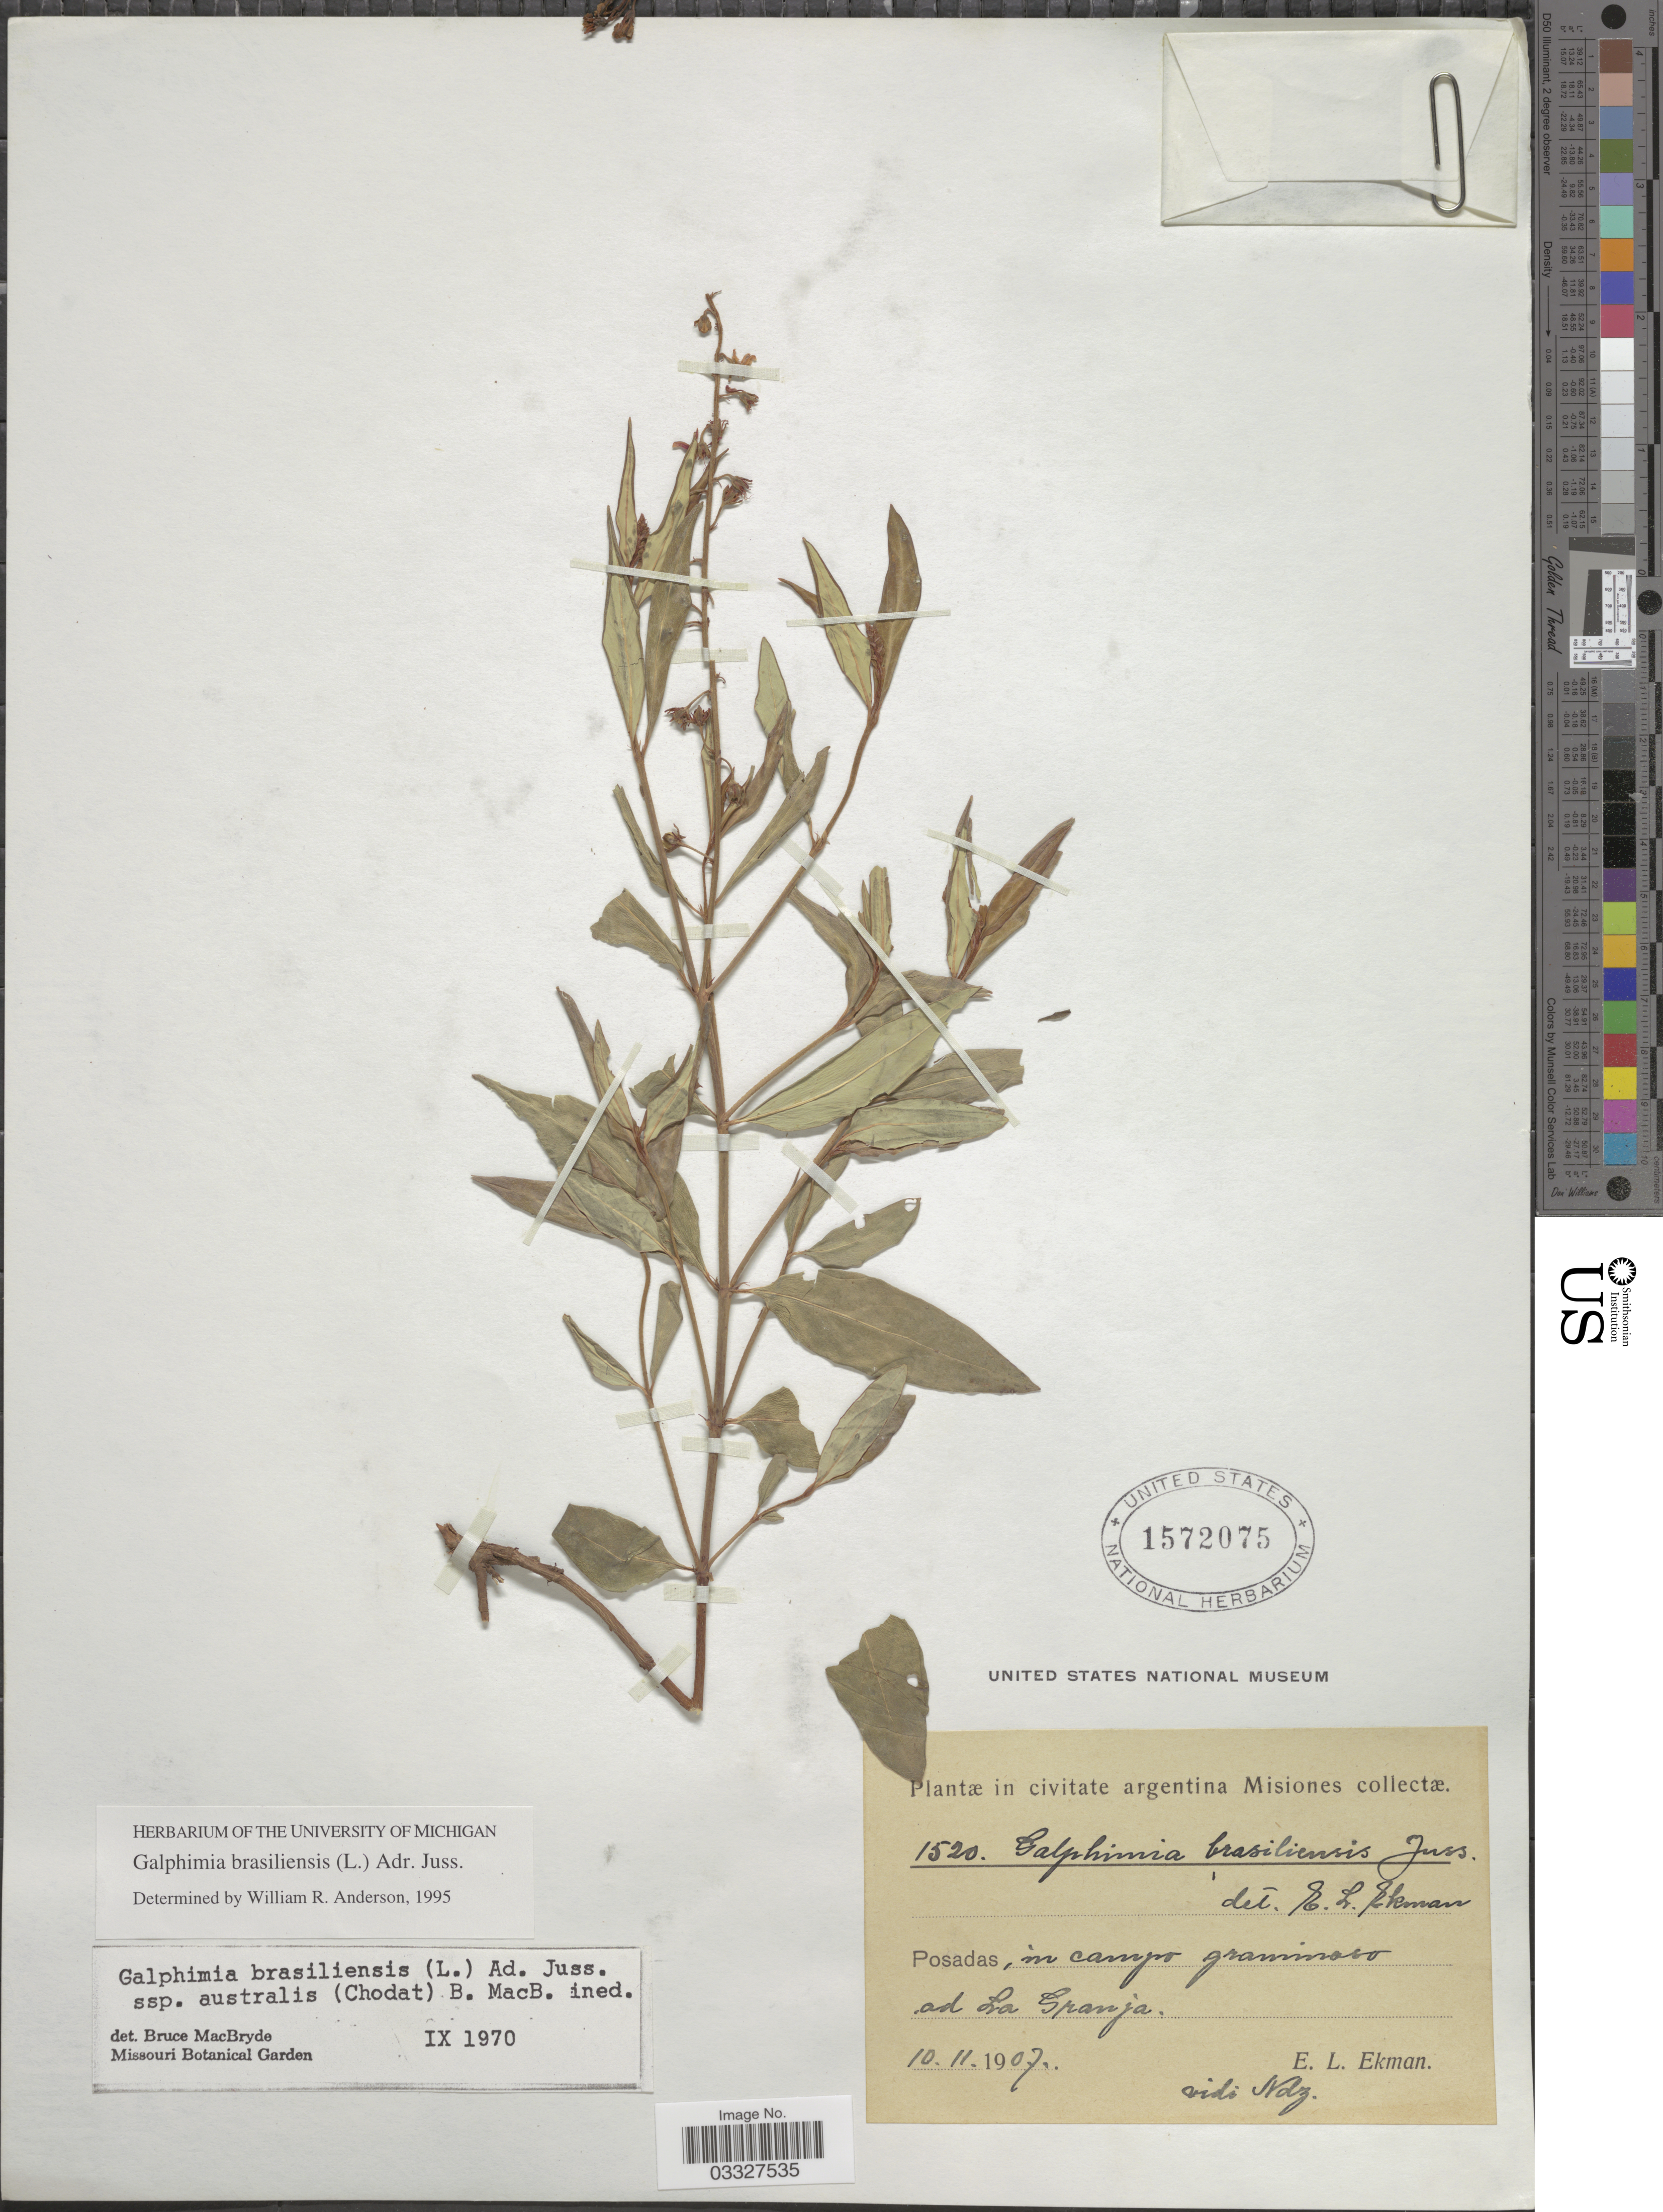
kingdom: Plantae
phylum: Tracheophyta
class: Magnoliopsida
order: Malpighiales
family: Malpighiaceae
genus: Galphimia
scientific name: Galphimia australis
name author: Chodat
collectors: E. L. Ekman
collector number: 1520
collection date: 1907-11-10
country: Argentina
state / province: Misiones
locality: Posadas, in canyo graminoso ad La Granja.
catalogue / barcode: US 1572075